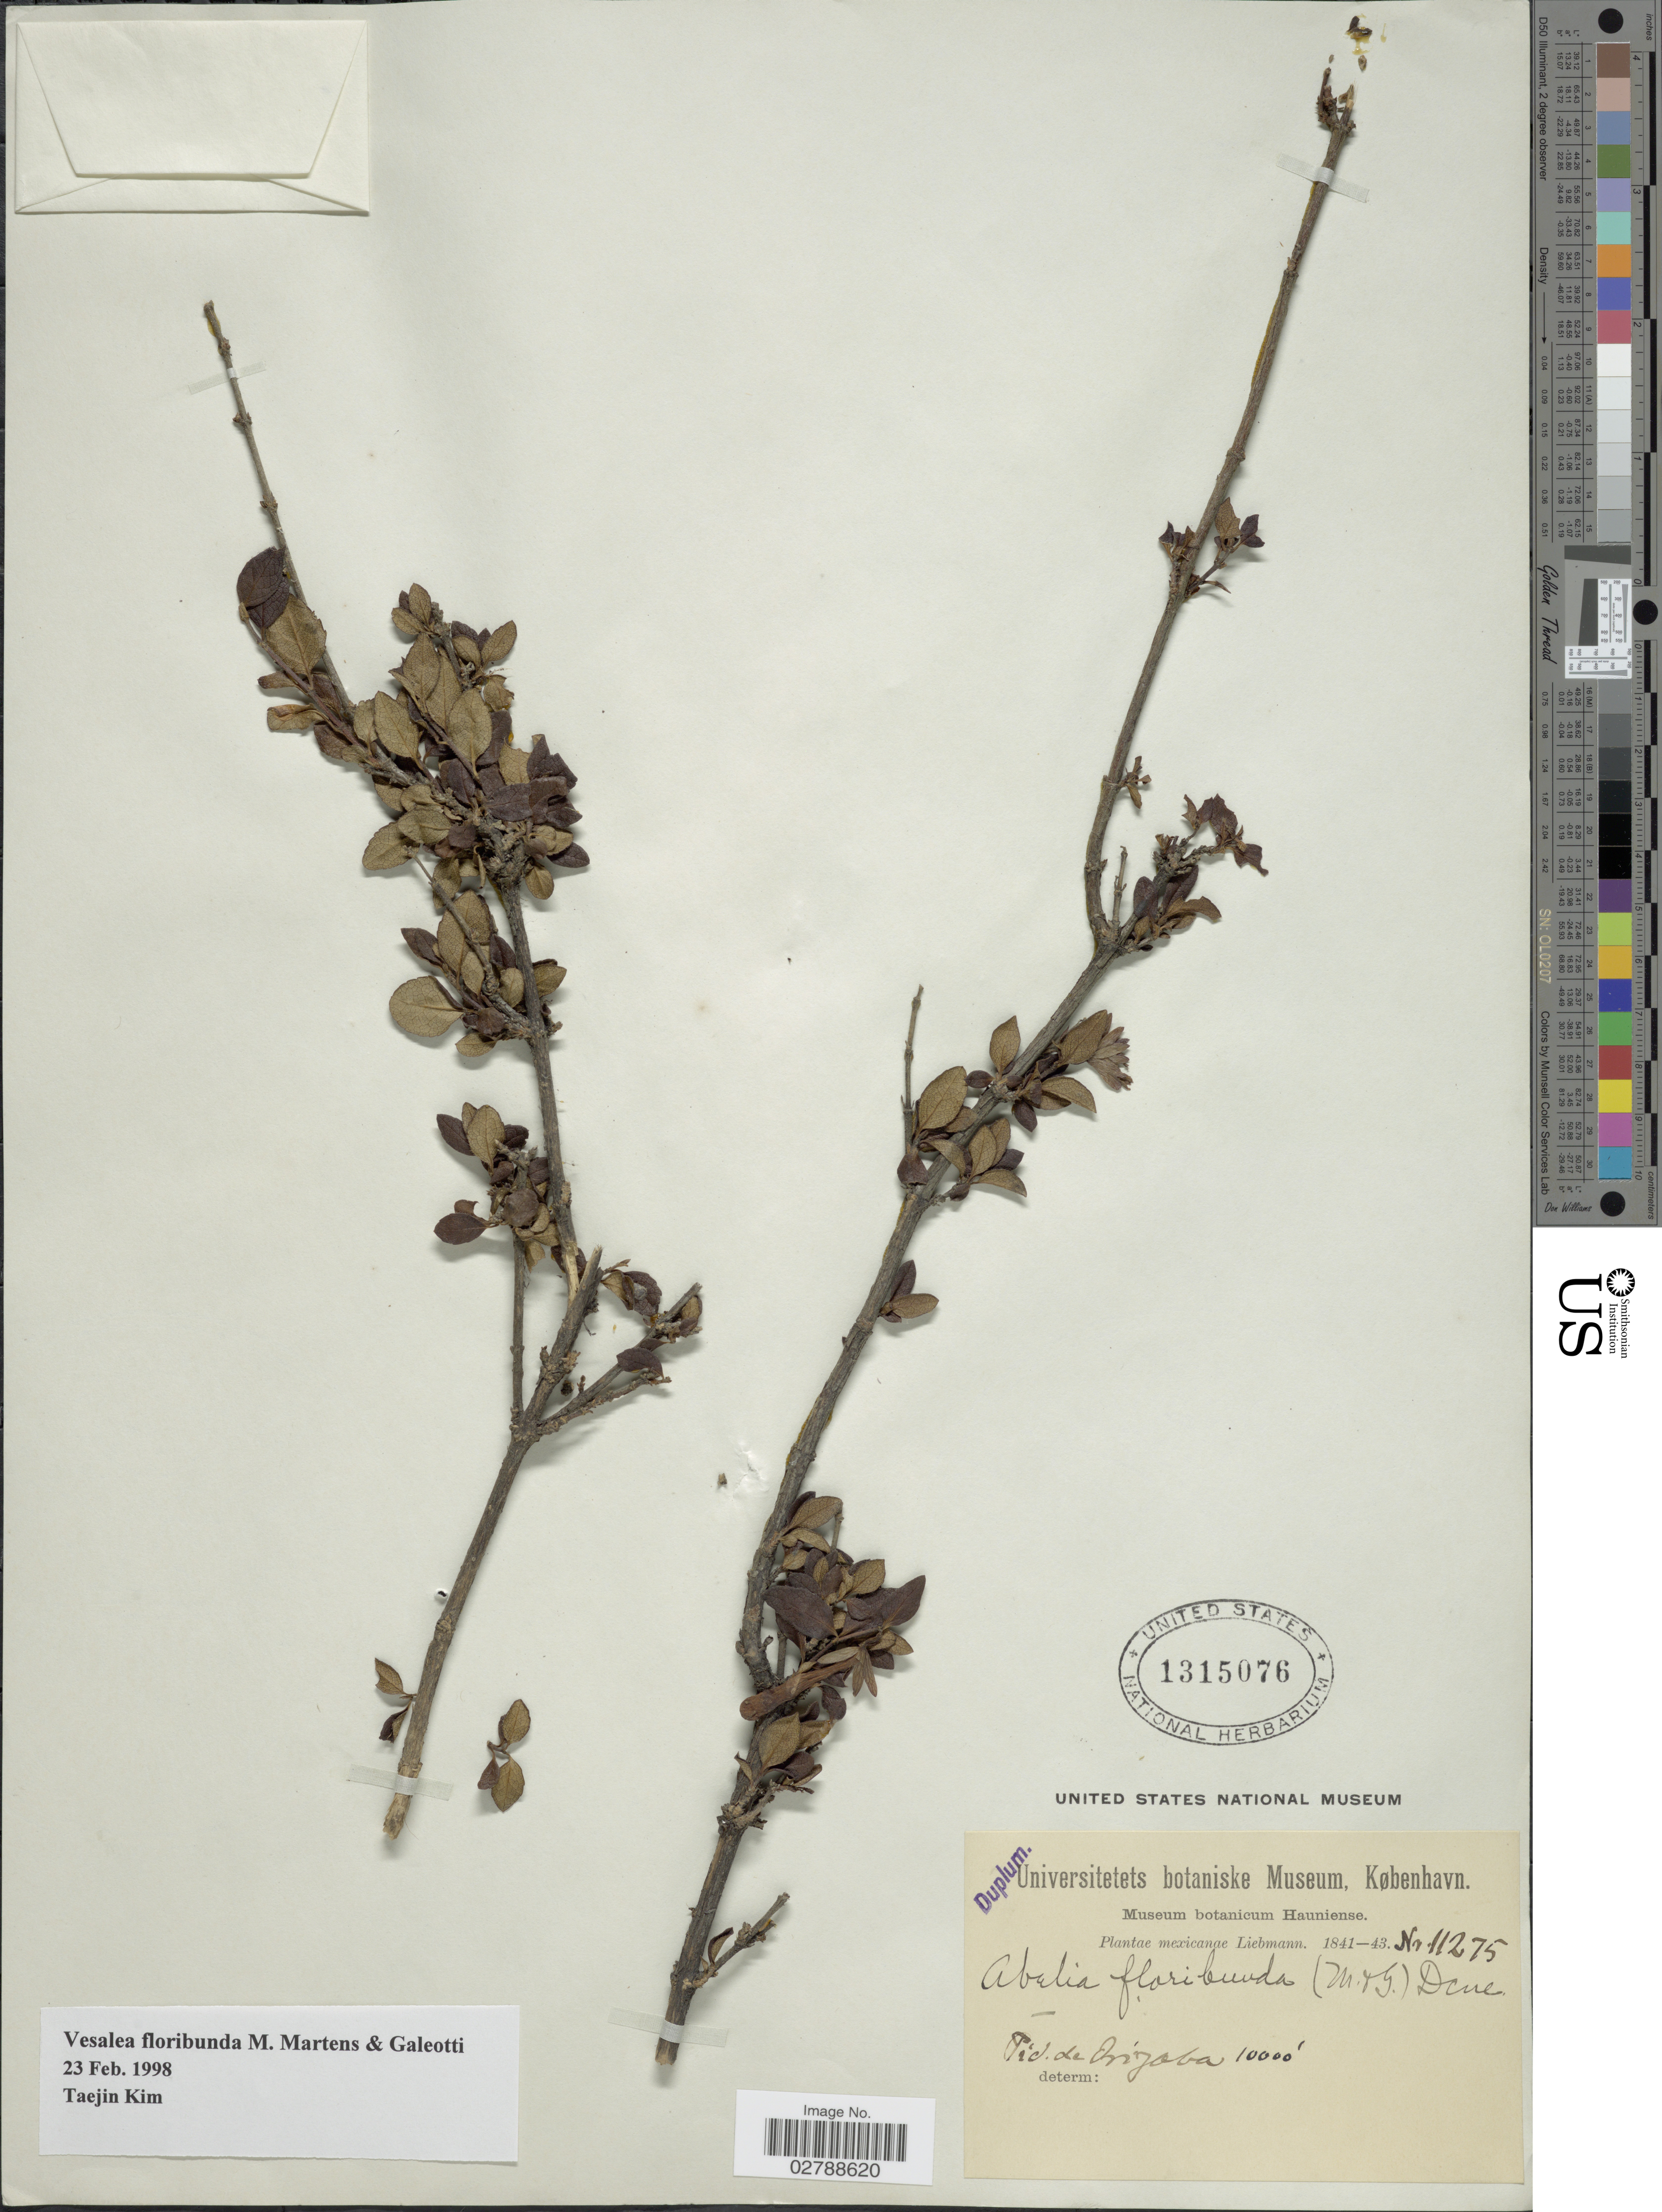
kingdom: Plantae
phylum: Tracheophyta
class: Magnoliopsida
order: Dipsacales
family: Caprifoliaceae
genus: Vesalea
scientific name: Vesalea floribunda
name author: M. Martens & Galeotti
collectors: Liebmann, --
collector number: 11275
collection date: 1841/1843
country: Mexico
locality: Pic. de Orizaba.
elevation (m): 3048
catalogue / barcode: US 1315076